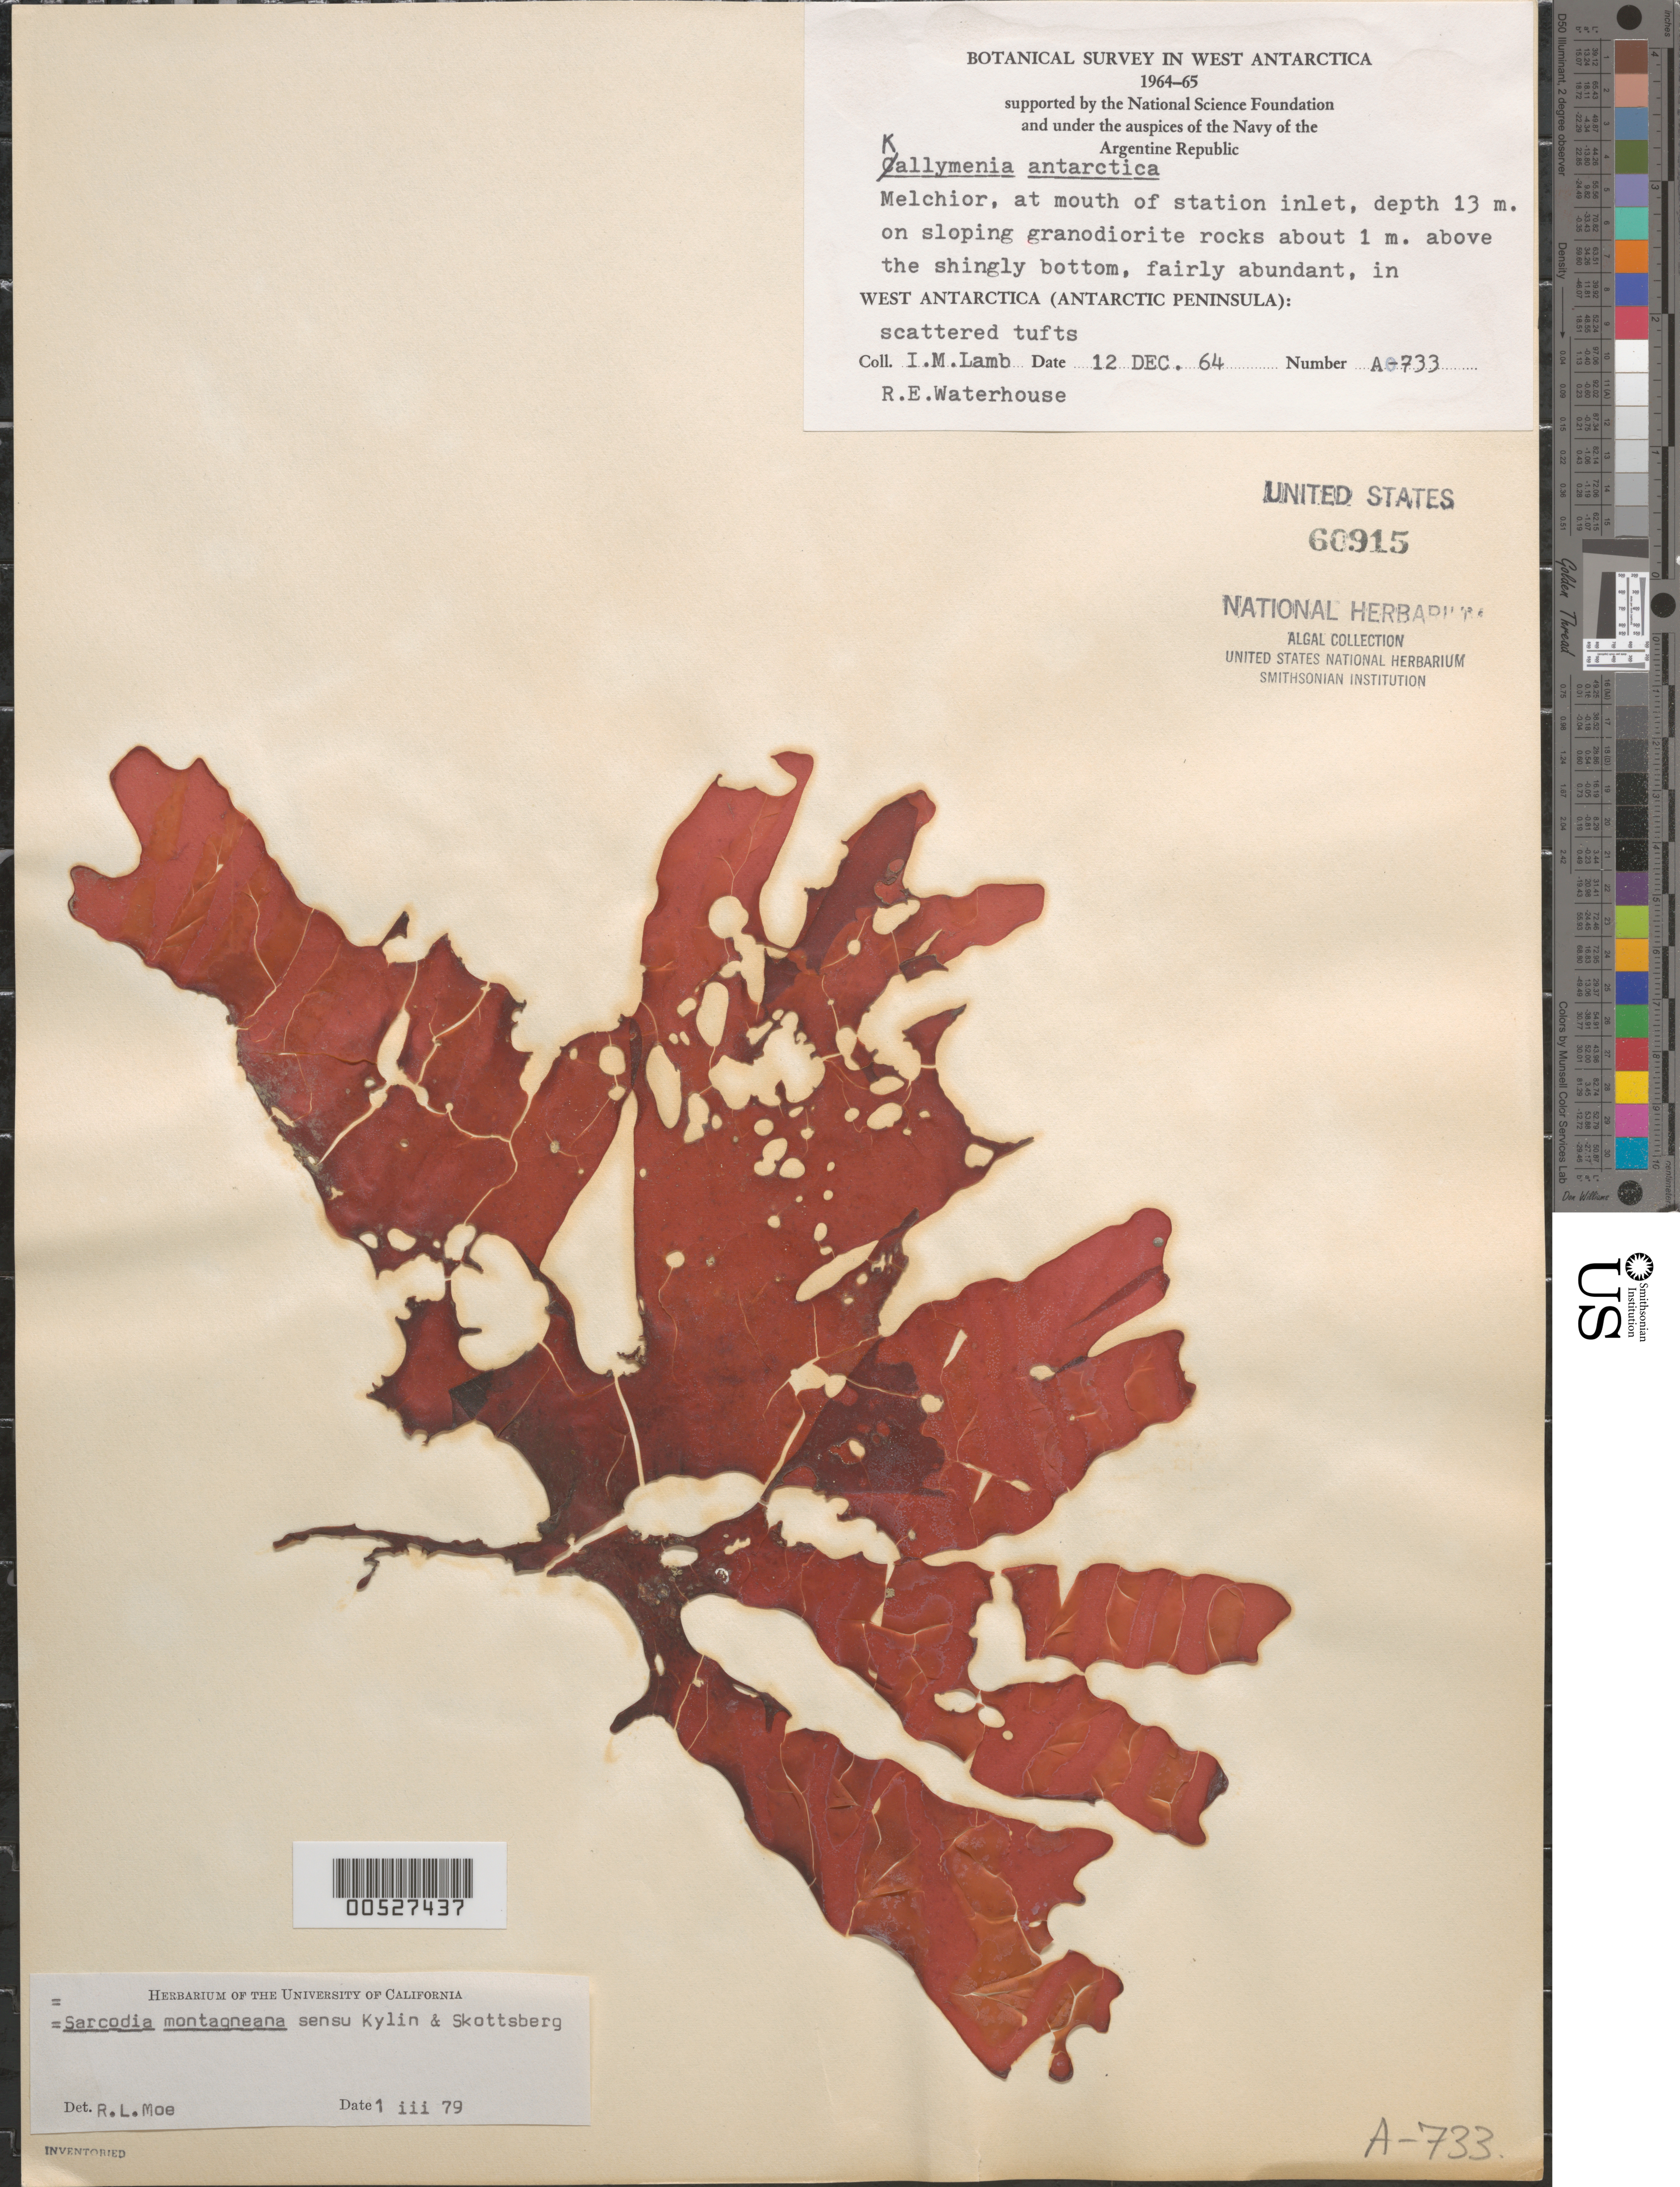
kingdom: Plantae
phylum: Rhodophyta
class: Florideophyceae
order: Gigartinales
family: Sarcodiaceae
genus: Sarcodia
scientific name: Sarcodia montagneana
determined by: Moe, R. L.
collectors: I. M. Lamb & R. Waterhouse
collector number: A-733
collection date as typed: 12 Dec 1964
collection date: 1964-12-12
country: Antarctica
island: Gamma Island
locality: Station Inlet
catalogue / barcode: US 60915